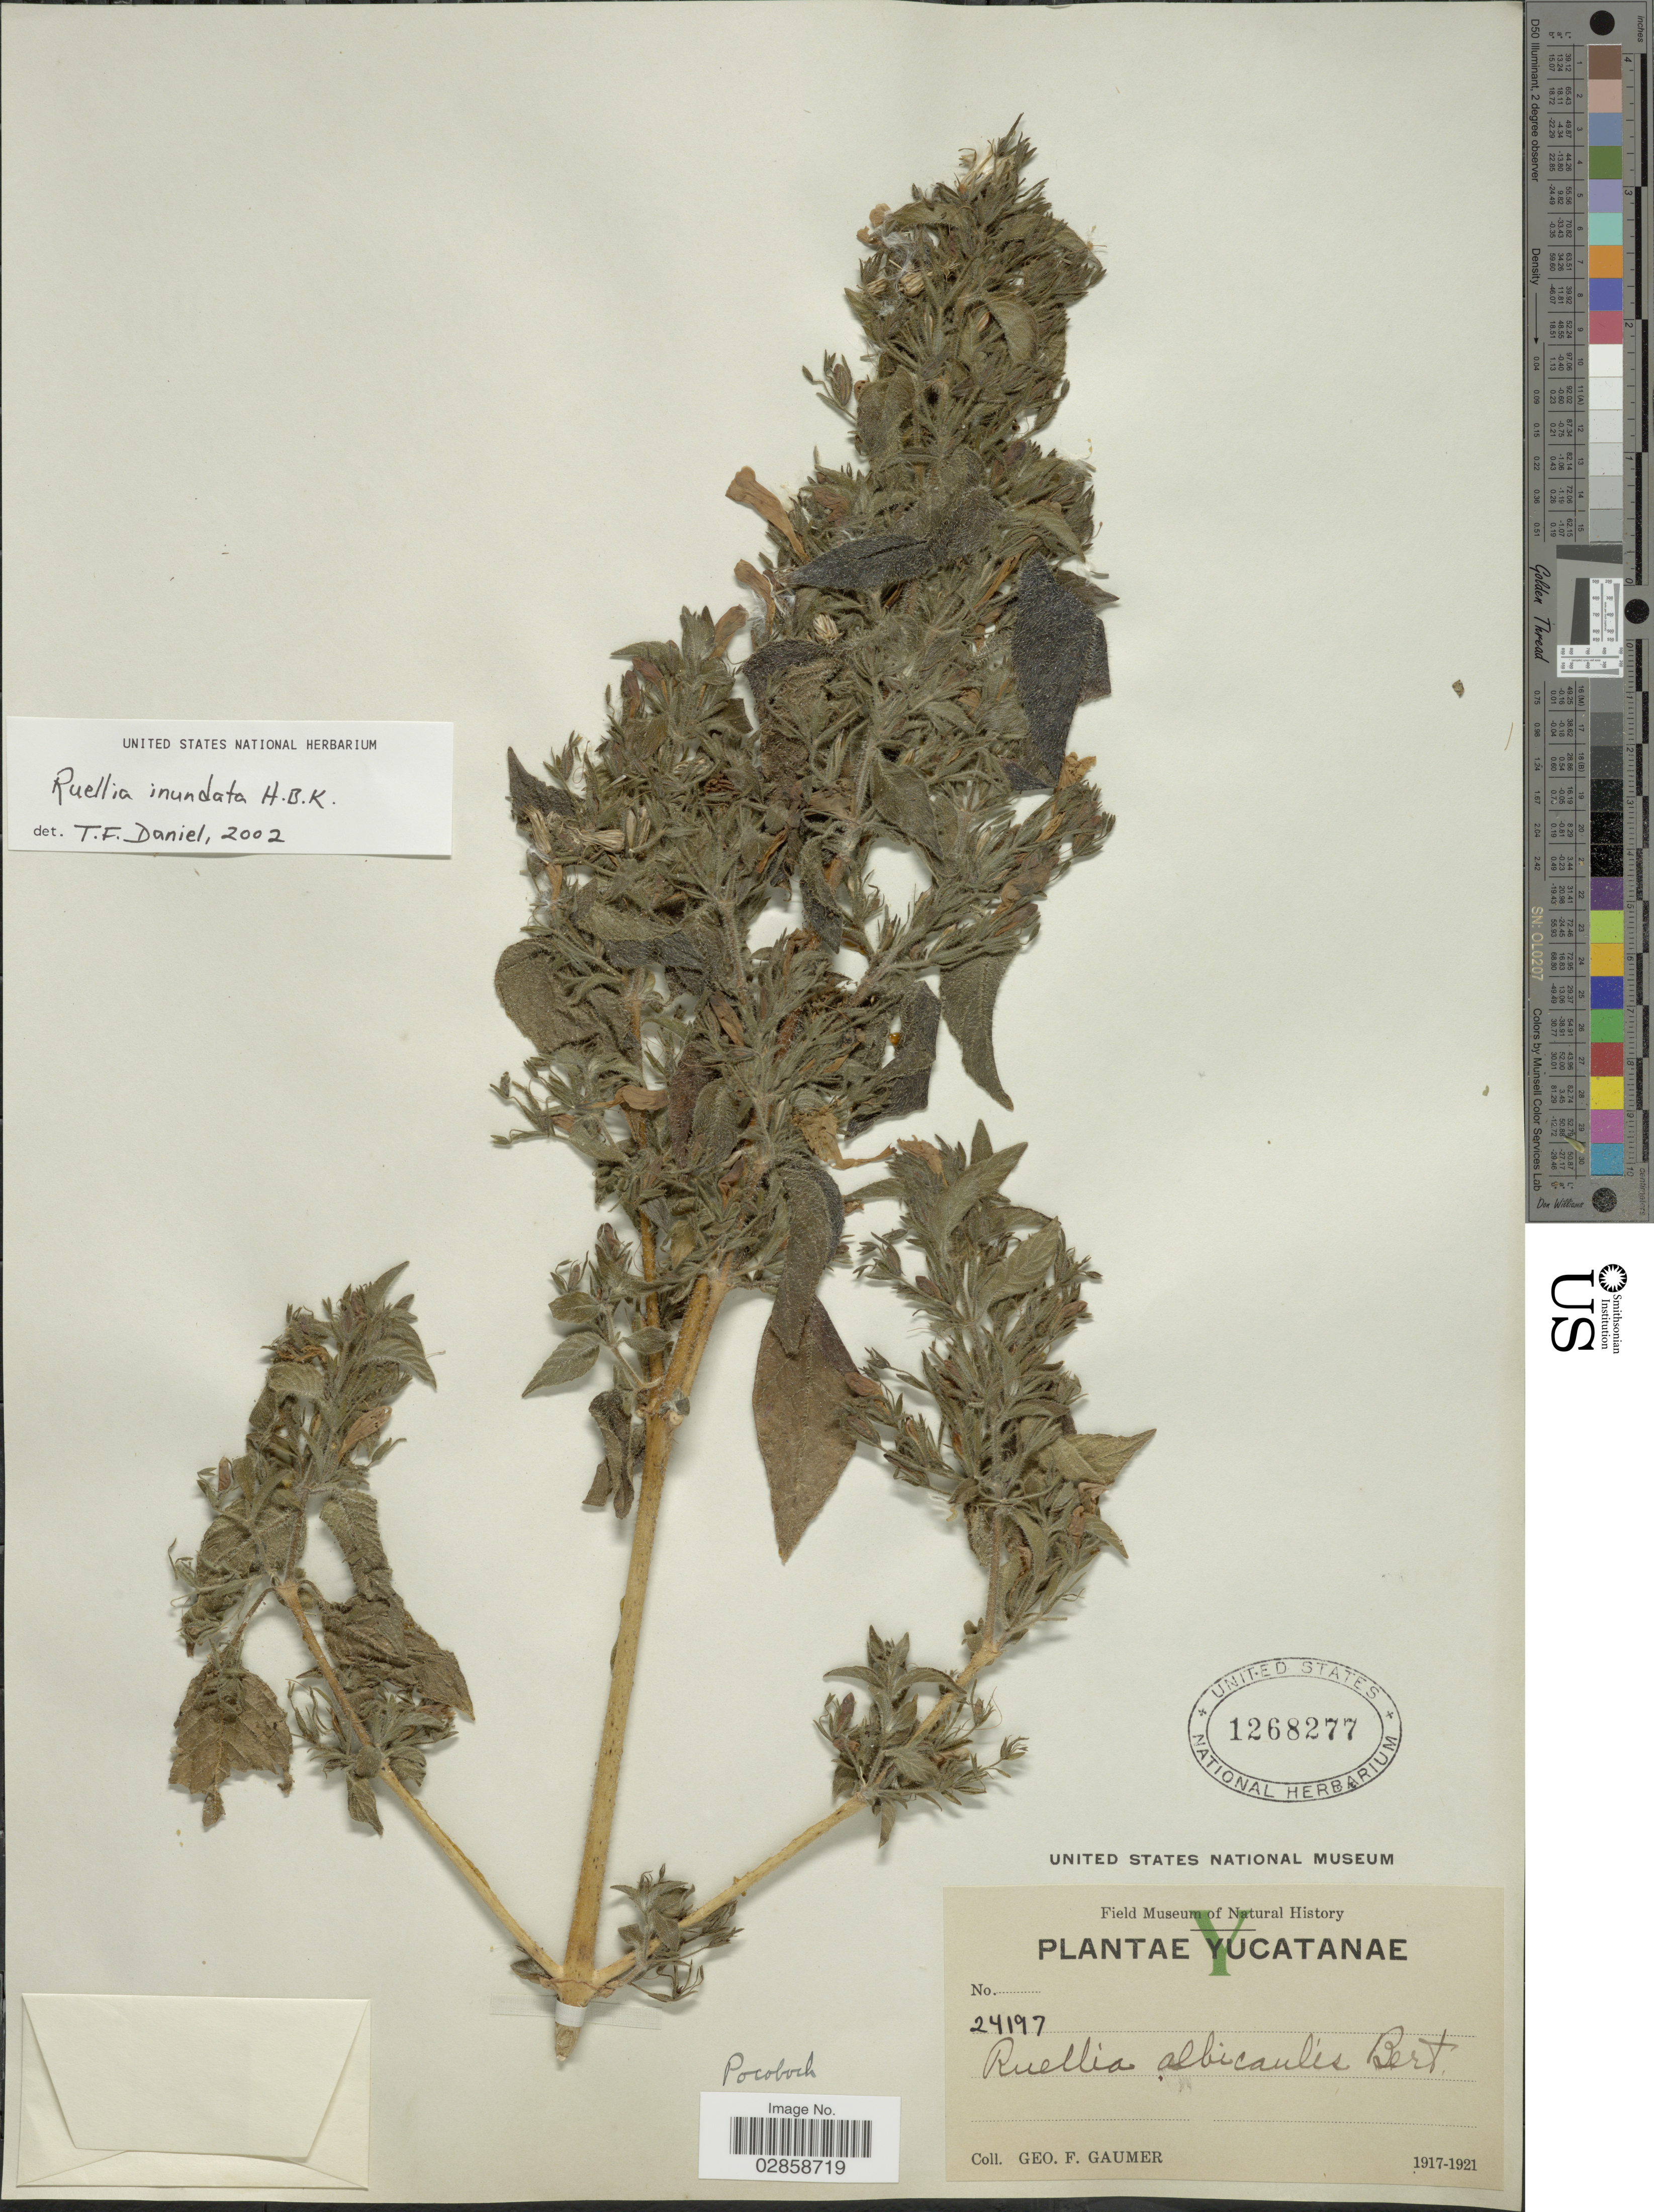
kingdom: Plantae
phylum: Tracheophyta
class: Magnoliopsida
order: Lamiales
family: Acanthaceae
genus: Ruellia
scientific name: Ruellia inundata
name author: Kunth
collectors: G. F. Gaumer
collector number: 24197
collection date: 1917/1921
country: Mexico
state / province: Yucatán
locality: Pocoboch.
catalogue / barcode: US 1268277